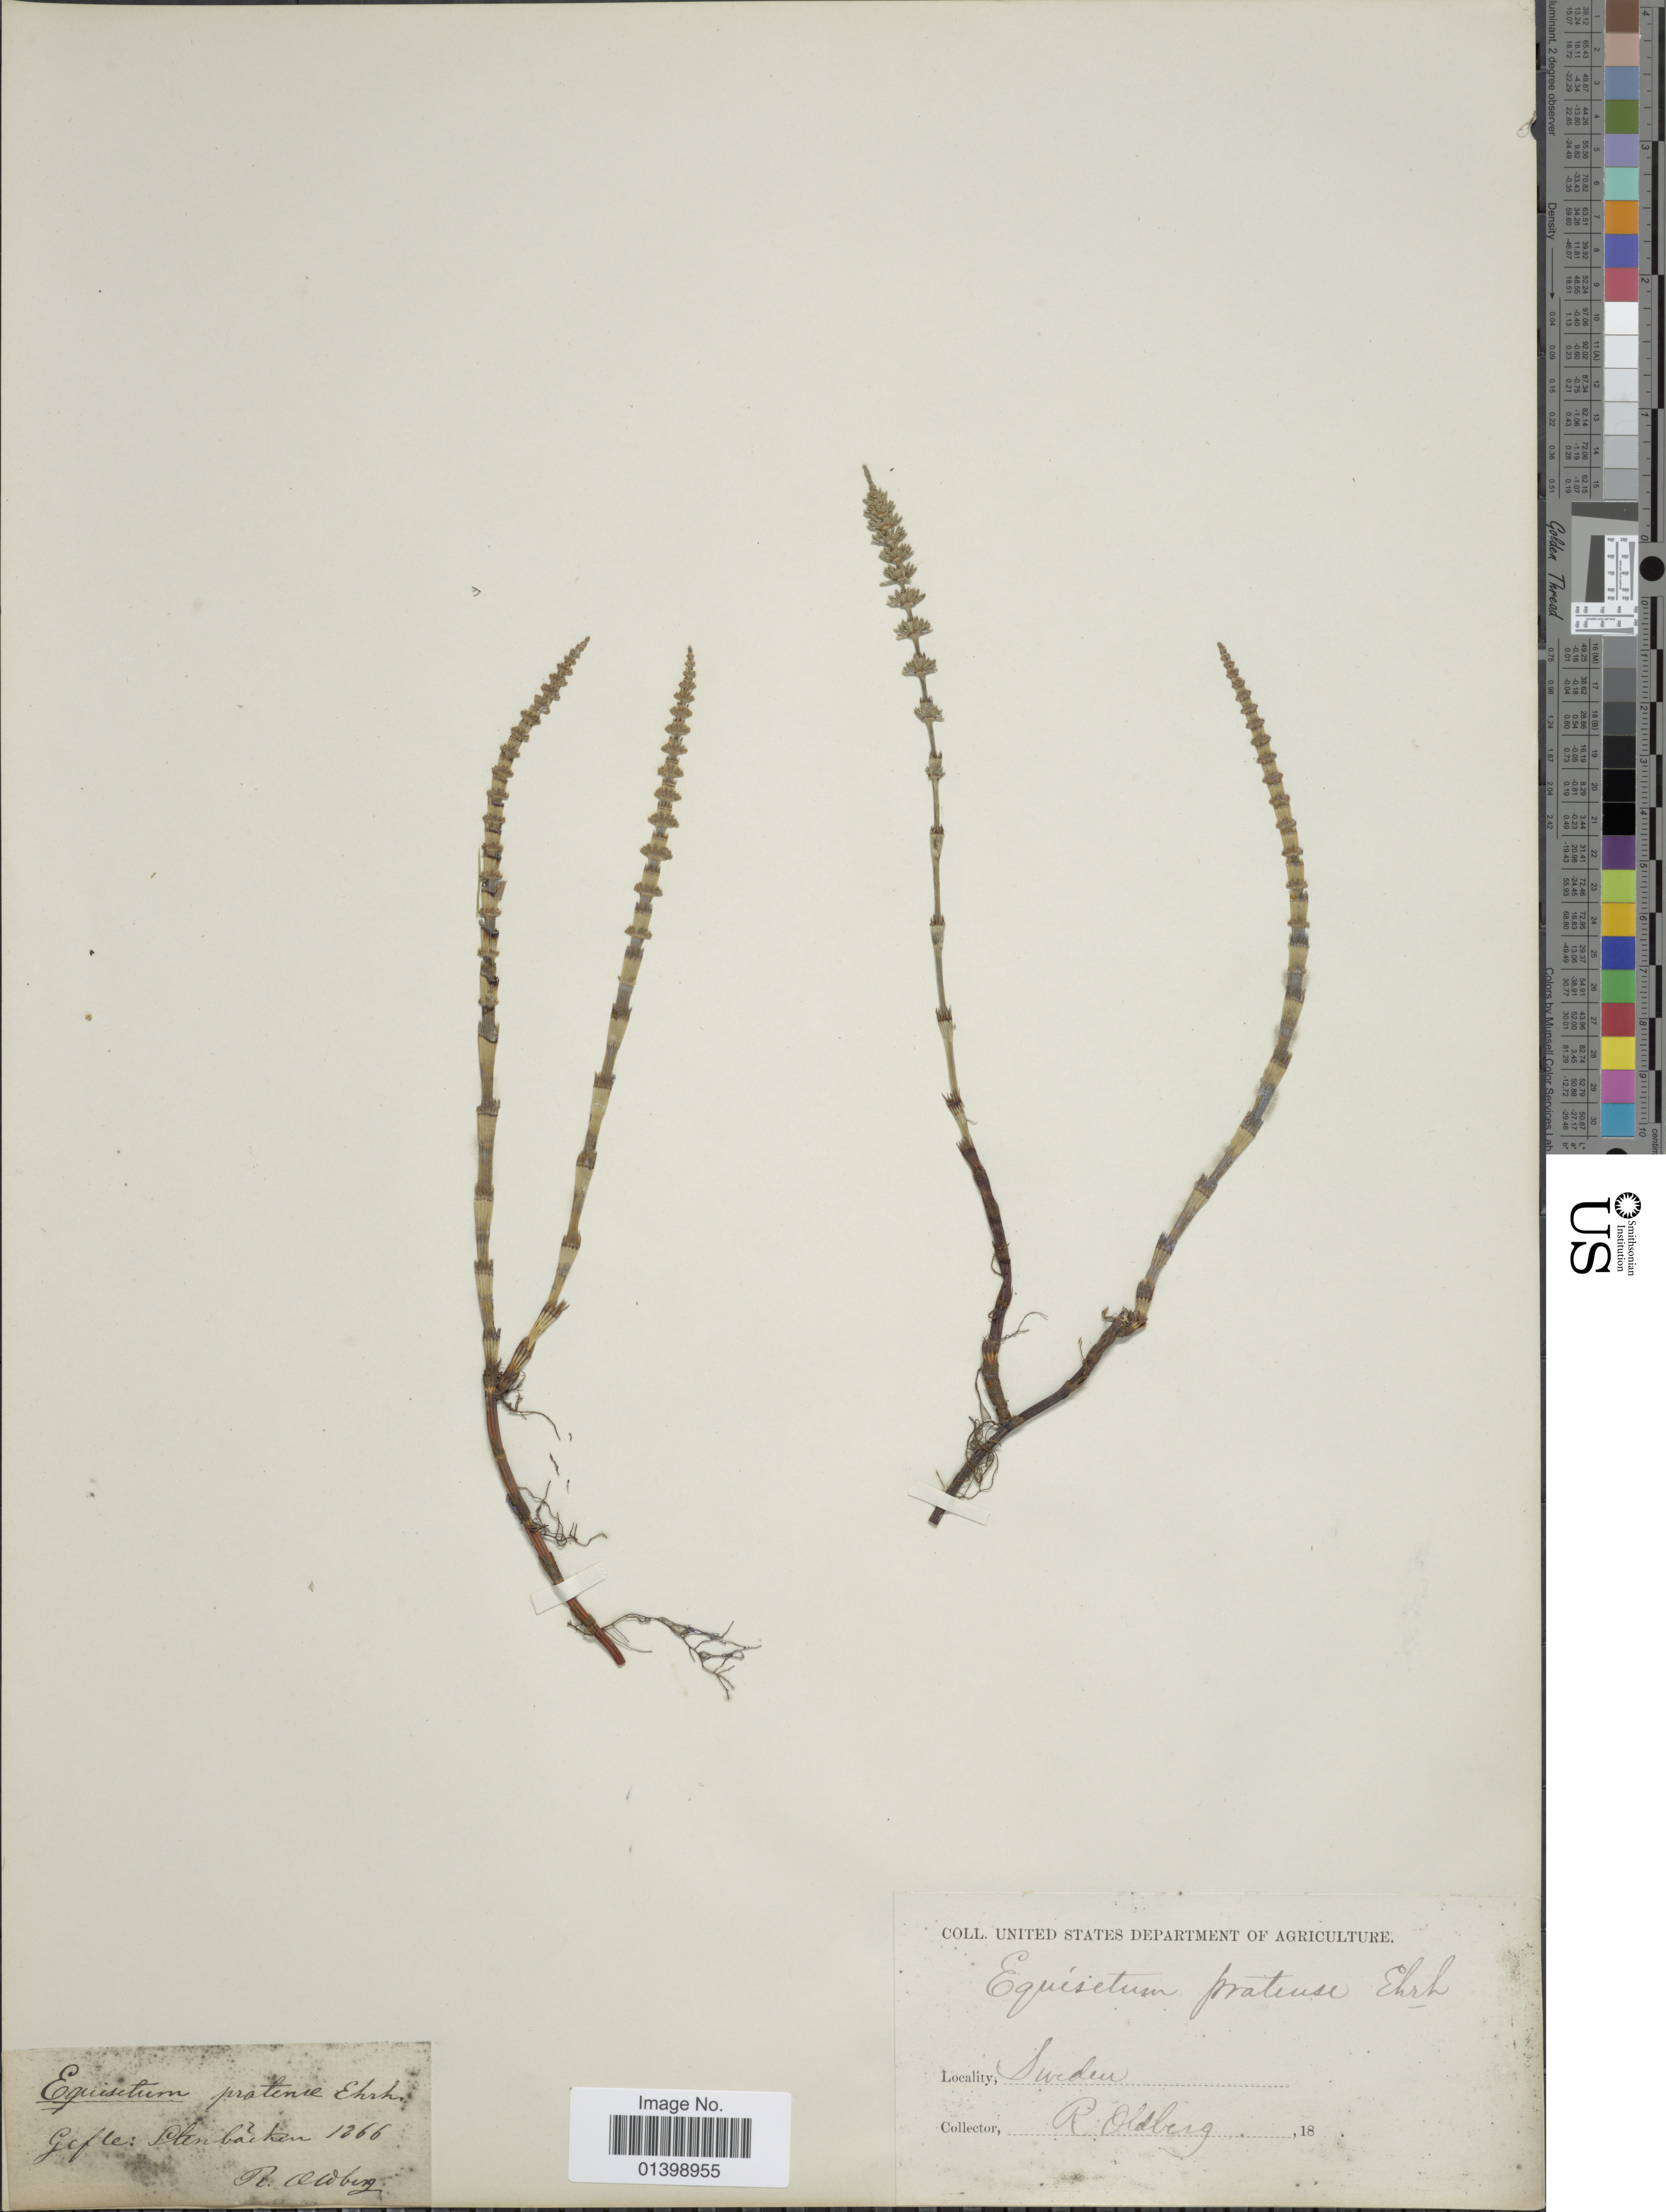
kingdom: Plantae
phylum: Tracheophyta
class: Polypodiopsida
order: Equisetales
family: Equisetaceae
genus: Equisetum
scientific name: Equisetum pratense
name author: Ehrh.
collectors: R. Oldberg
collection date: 1866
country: Sweden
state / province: Gavleborg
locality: Gefle, Stenbäcken